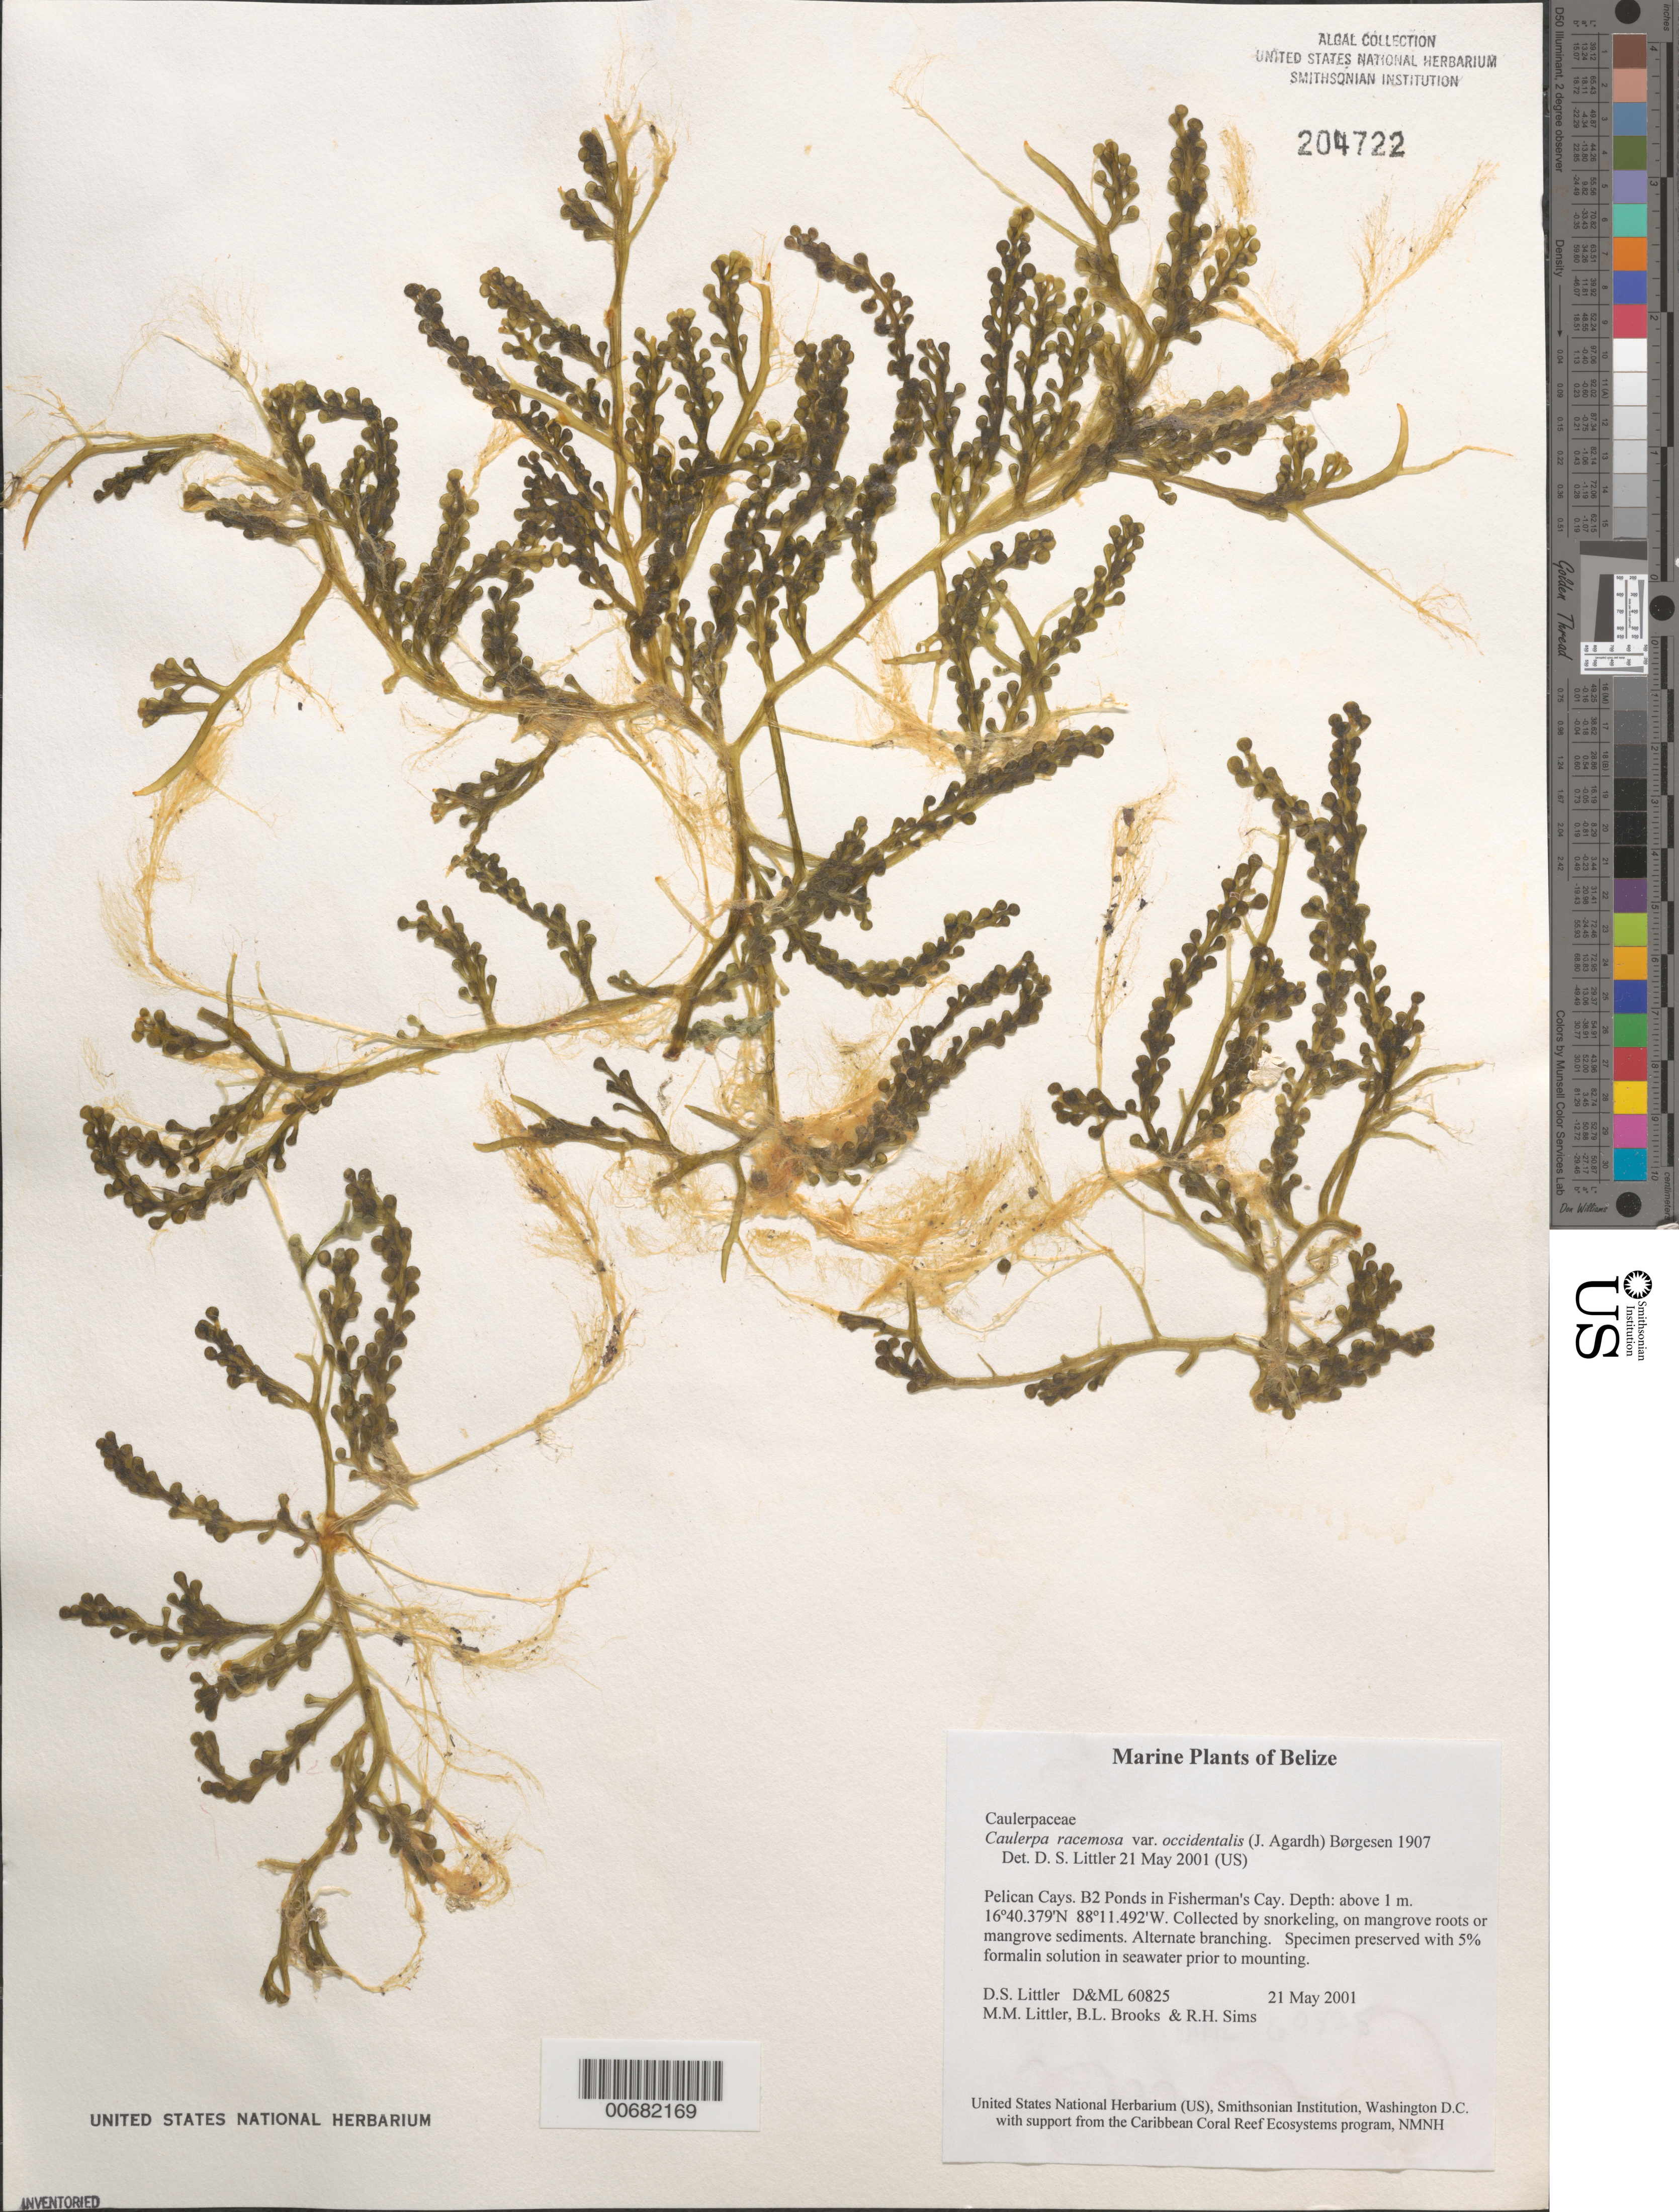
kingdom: Plantae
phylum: Chlorophyta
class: Ulvophyceae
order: Bryopsidales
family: Caulerpaceae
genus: Caulerpa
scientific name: Caulerpa racemosa var. occidentalis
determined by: Littler, D. S.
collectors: D. S. Littler, M. M. Littler, B. Brooks & R. H. Sims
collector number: D&ML 60825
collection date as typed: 21 May 2001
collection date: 2001-05-21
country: Belize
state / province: Stann Creek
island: Fisherman Cay [Fisherman's Cay]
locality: B2 Ponds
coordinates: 16 40.379' N, 88 11.402' W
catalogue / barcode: US 204722